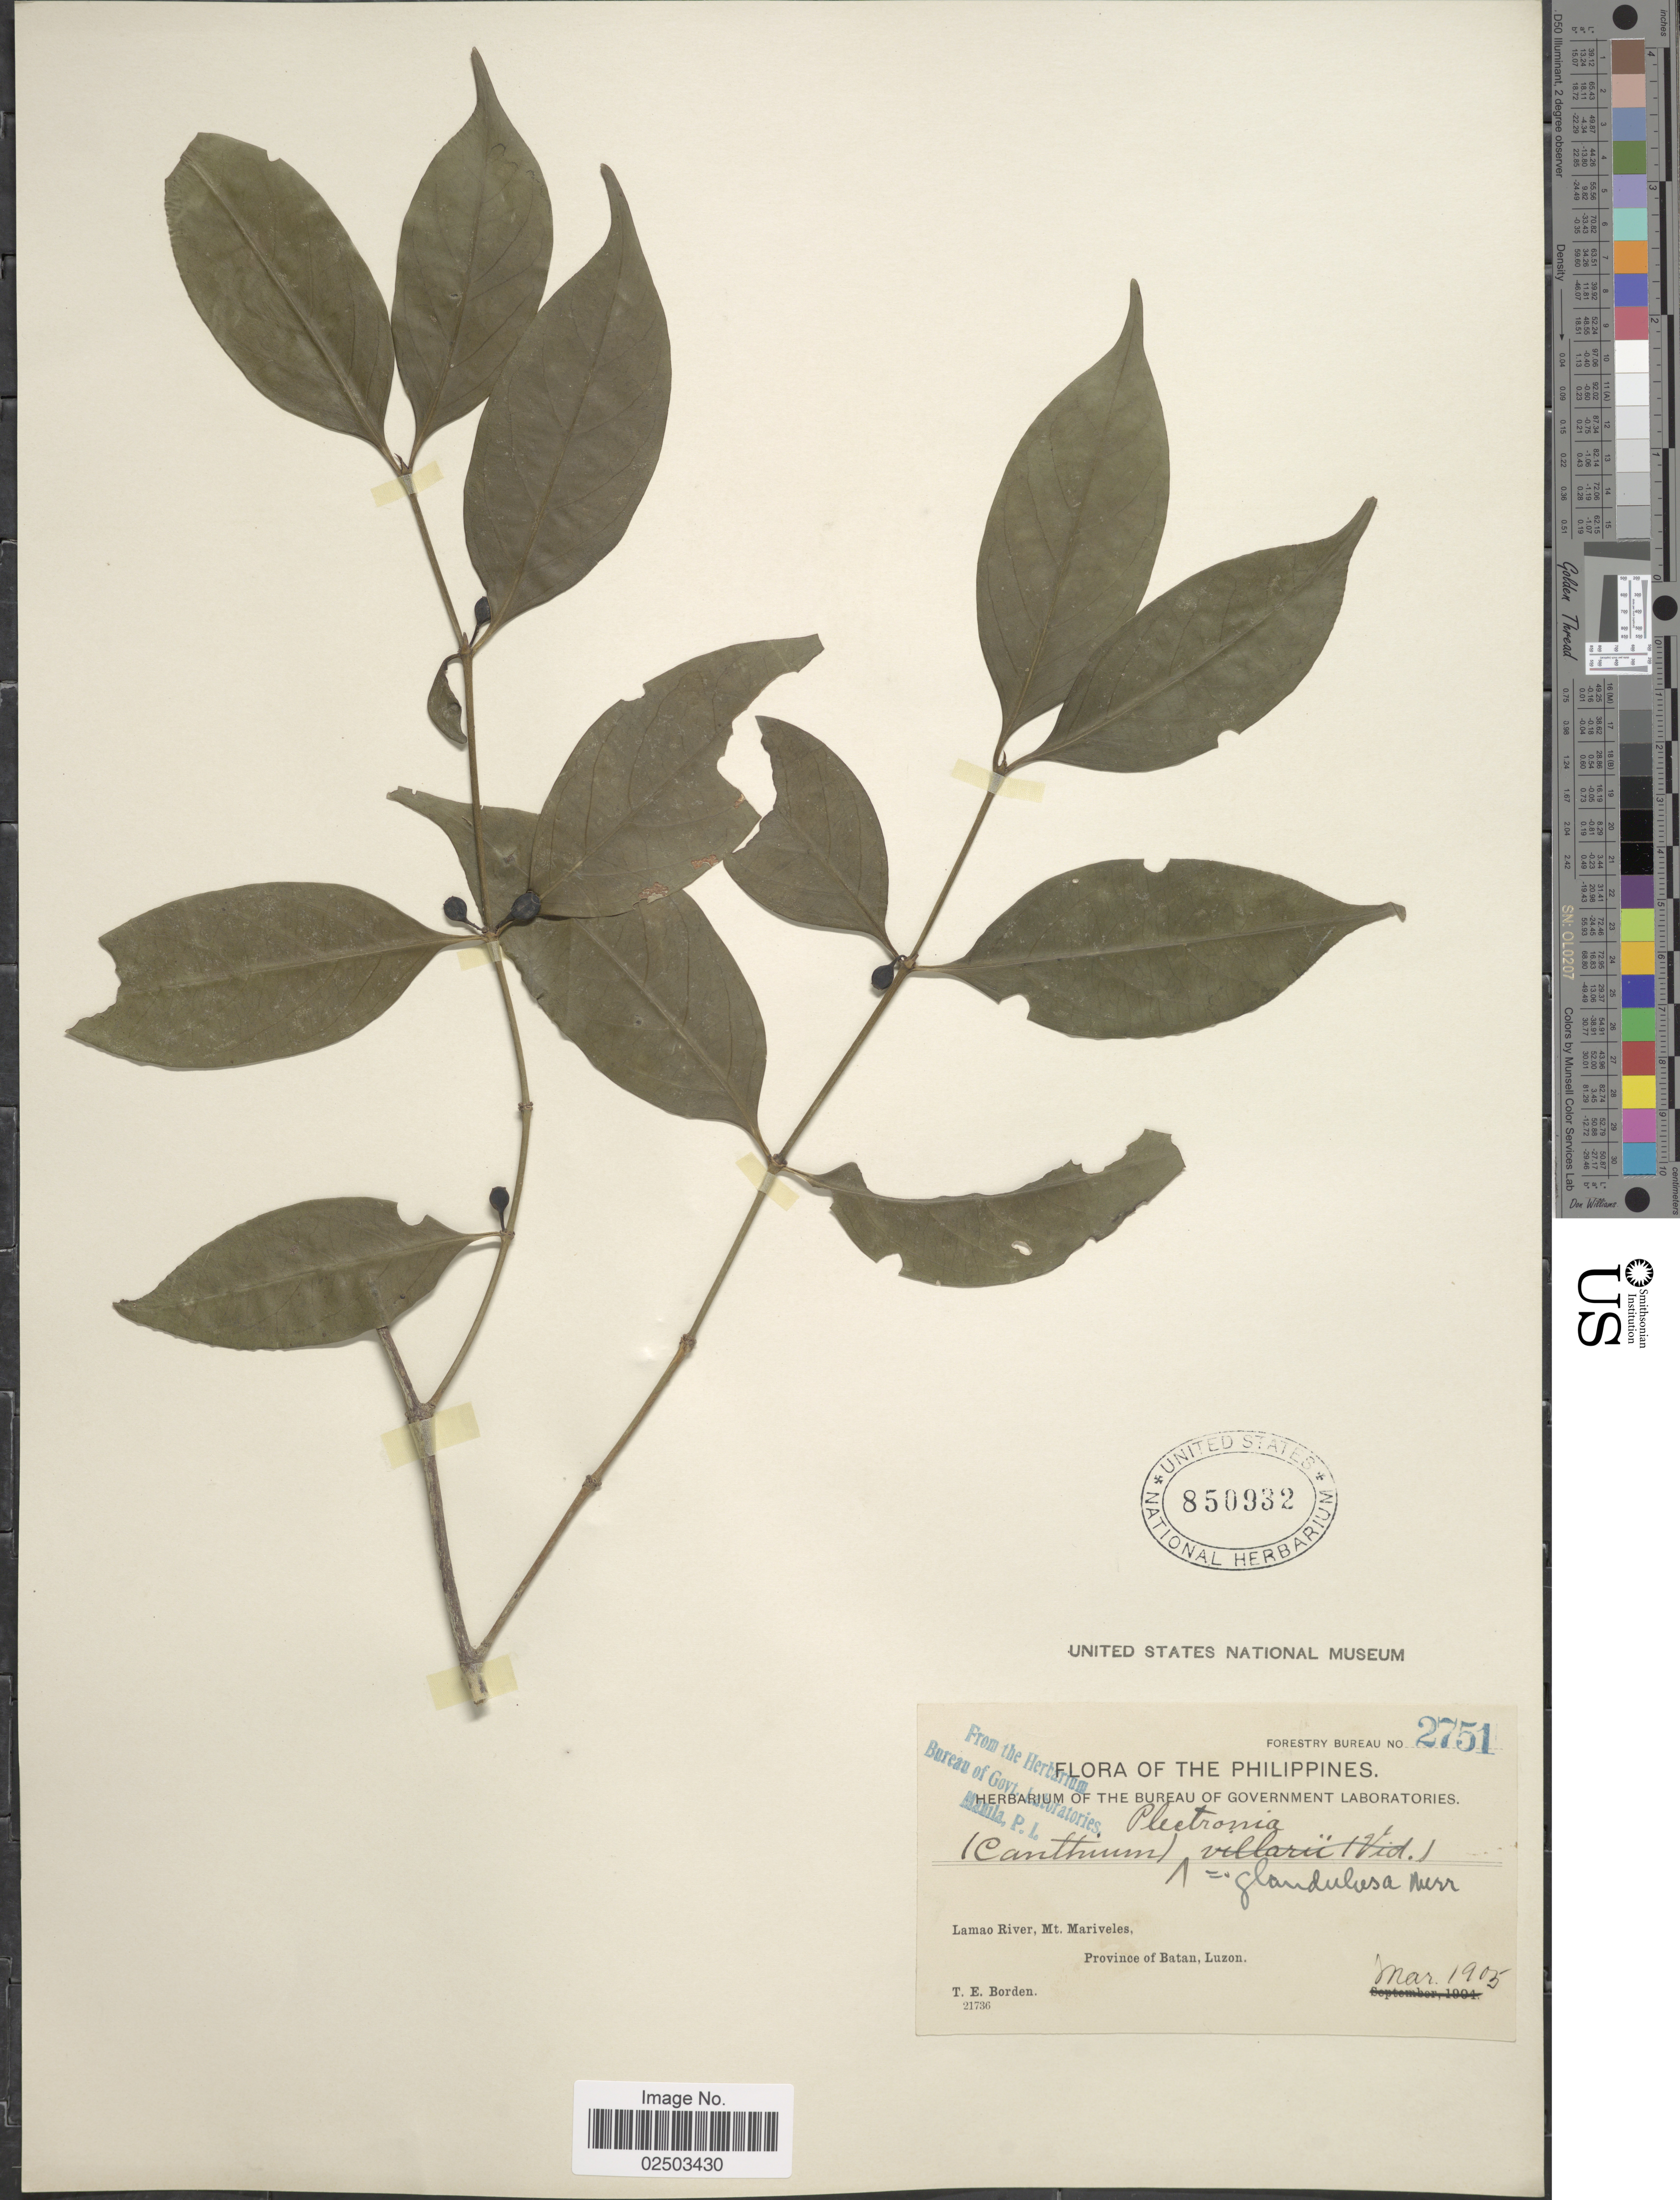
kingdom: Plantae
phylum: Tracheophyta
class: Magnoliopsida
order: Gentianales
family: Rubiaceae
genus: Canthium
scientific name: Canthium glandulosum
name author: (Blanco) Merr.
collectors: T. E. Borden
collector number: Forestry Bureau 2751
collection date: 1905-03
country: Philippines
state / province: Cagayan Valley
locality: Lamao River, Mt. Mariveles, Luzon, Province of Batan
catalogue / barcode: US 850932